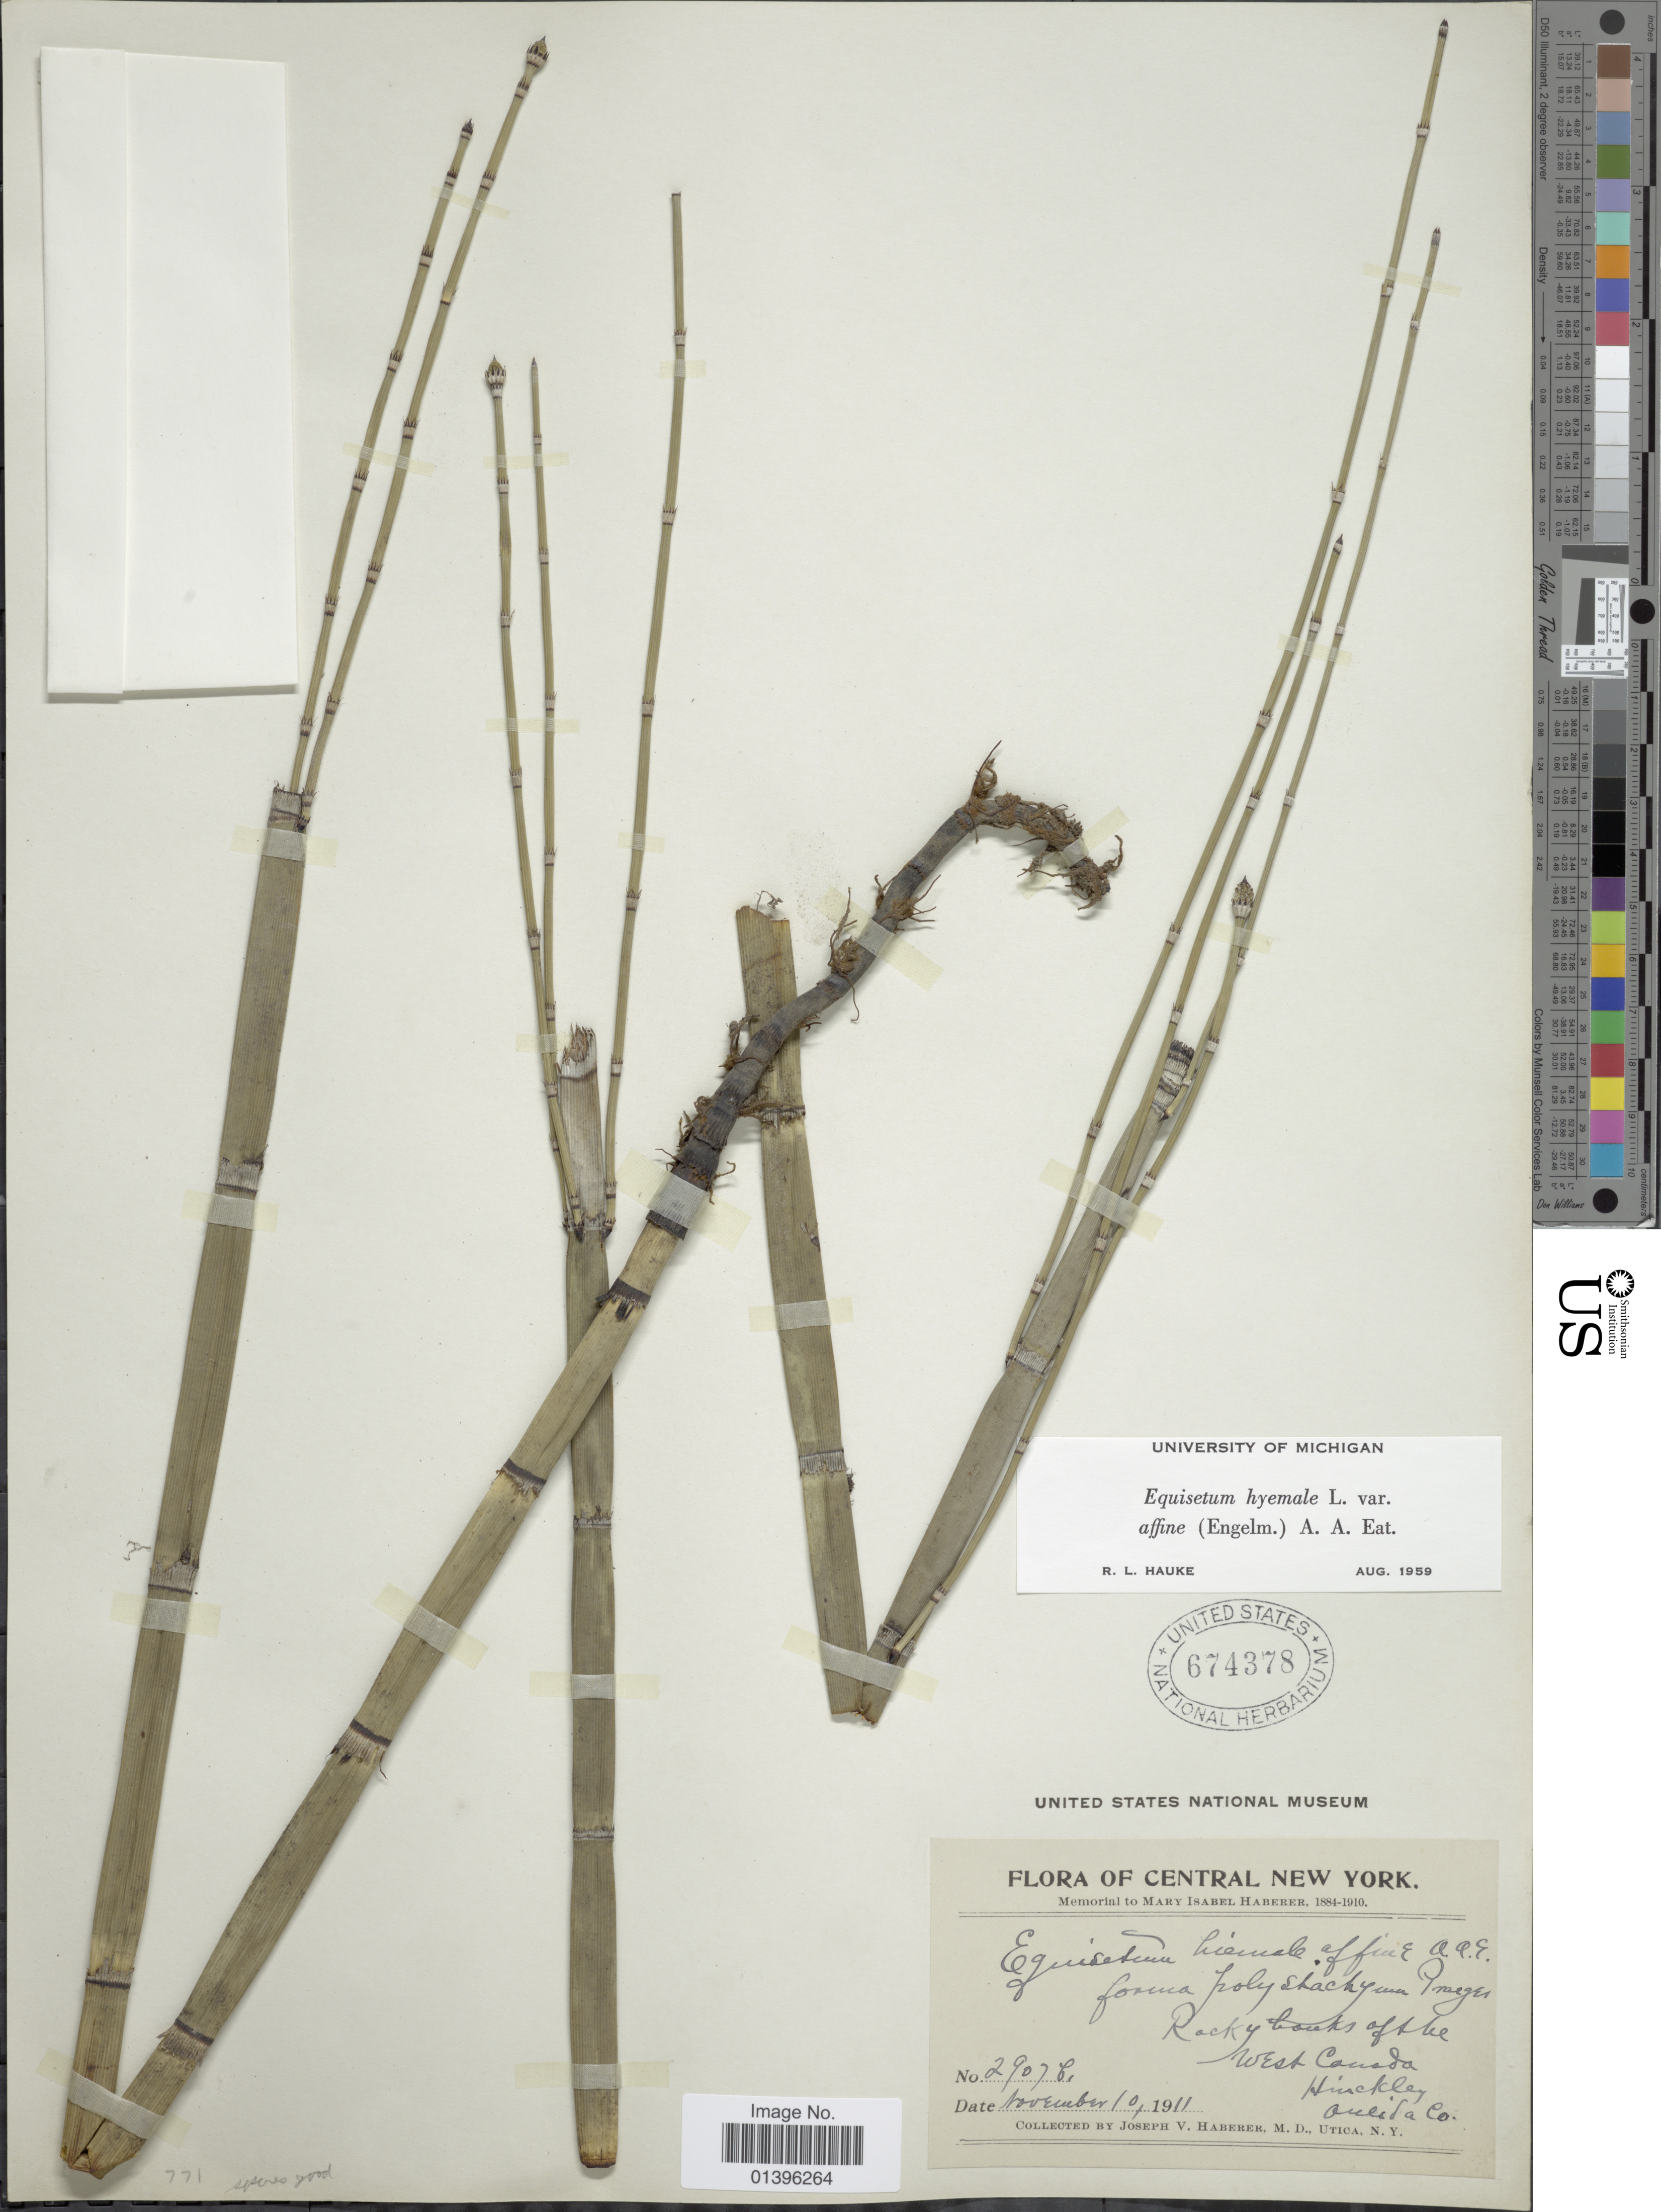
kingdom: Plantae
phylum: Tracheophyta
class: Polypodiopsida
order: Equisetales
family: Equisetaceae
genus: Equisetum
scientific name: Equisetum hyemale var. affine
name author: (Engelm.) A.A. Eaton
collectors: J. V. Haberer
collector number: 2907b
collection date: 1911-11-10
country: United States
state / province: New York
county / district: Oneida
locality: Central New York. Rocky banks of the West Canada, Hinckley, Oneida Co.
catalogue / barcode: US 674378